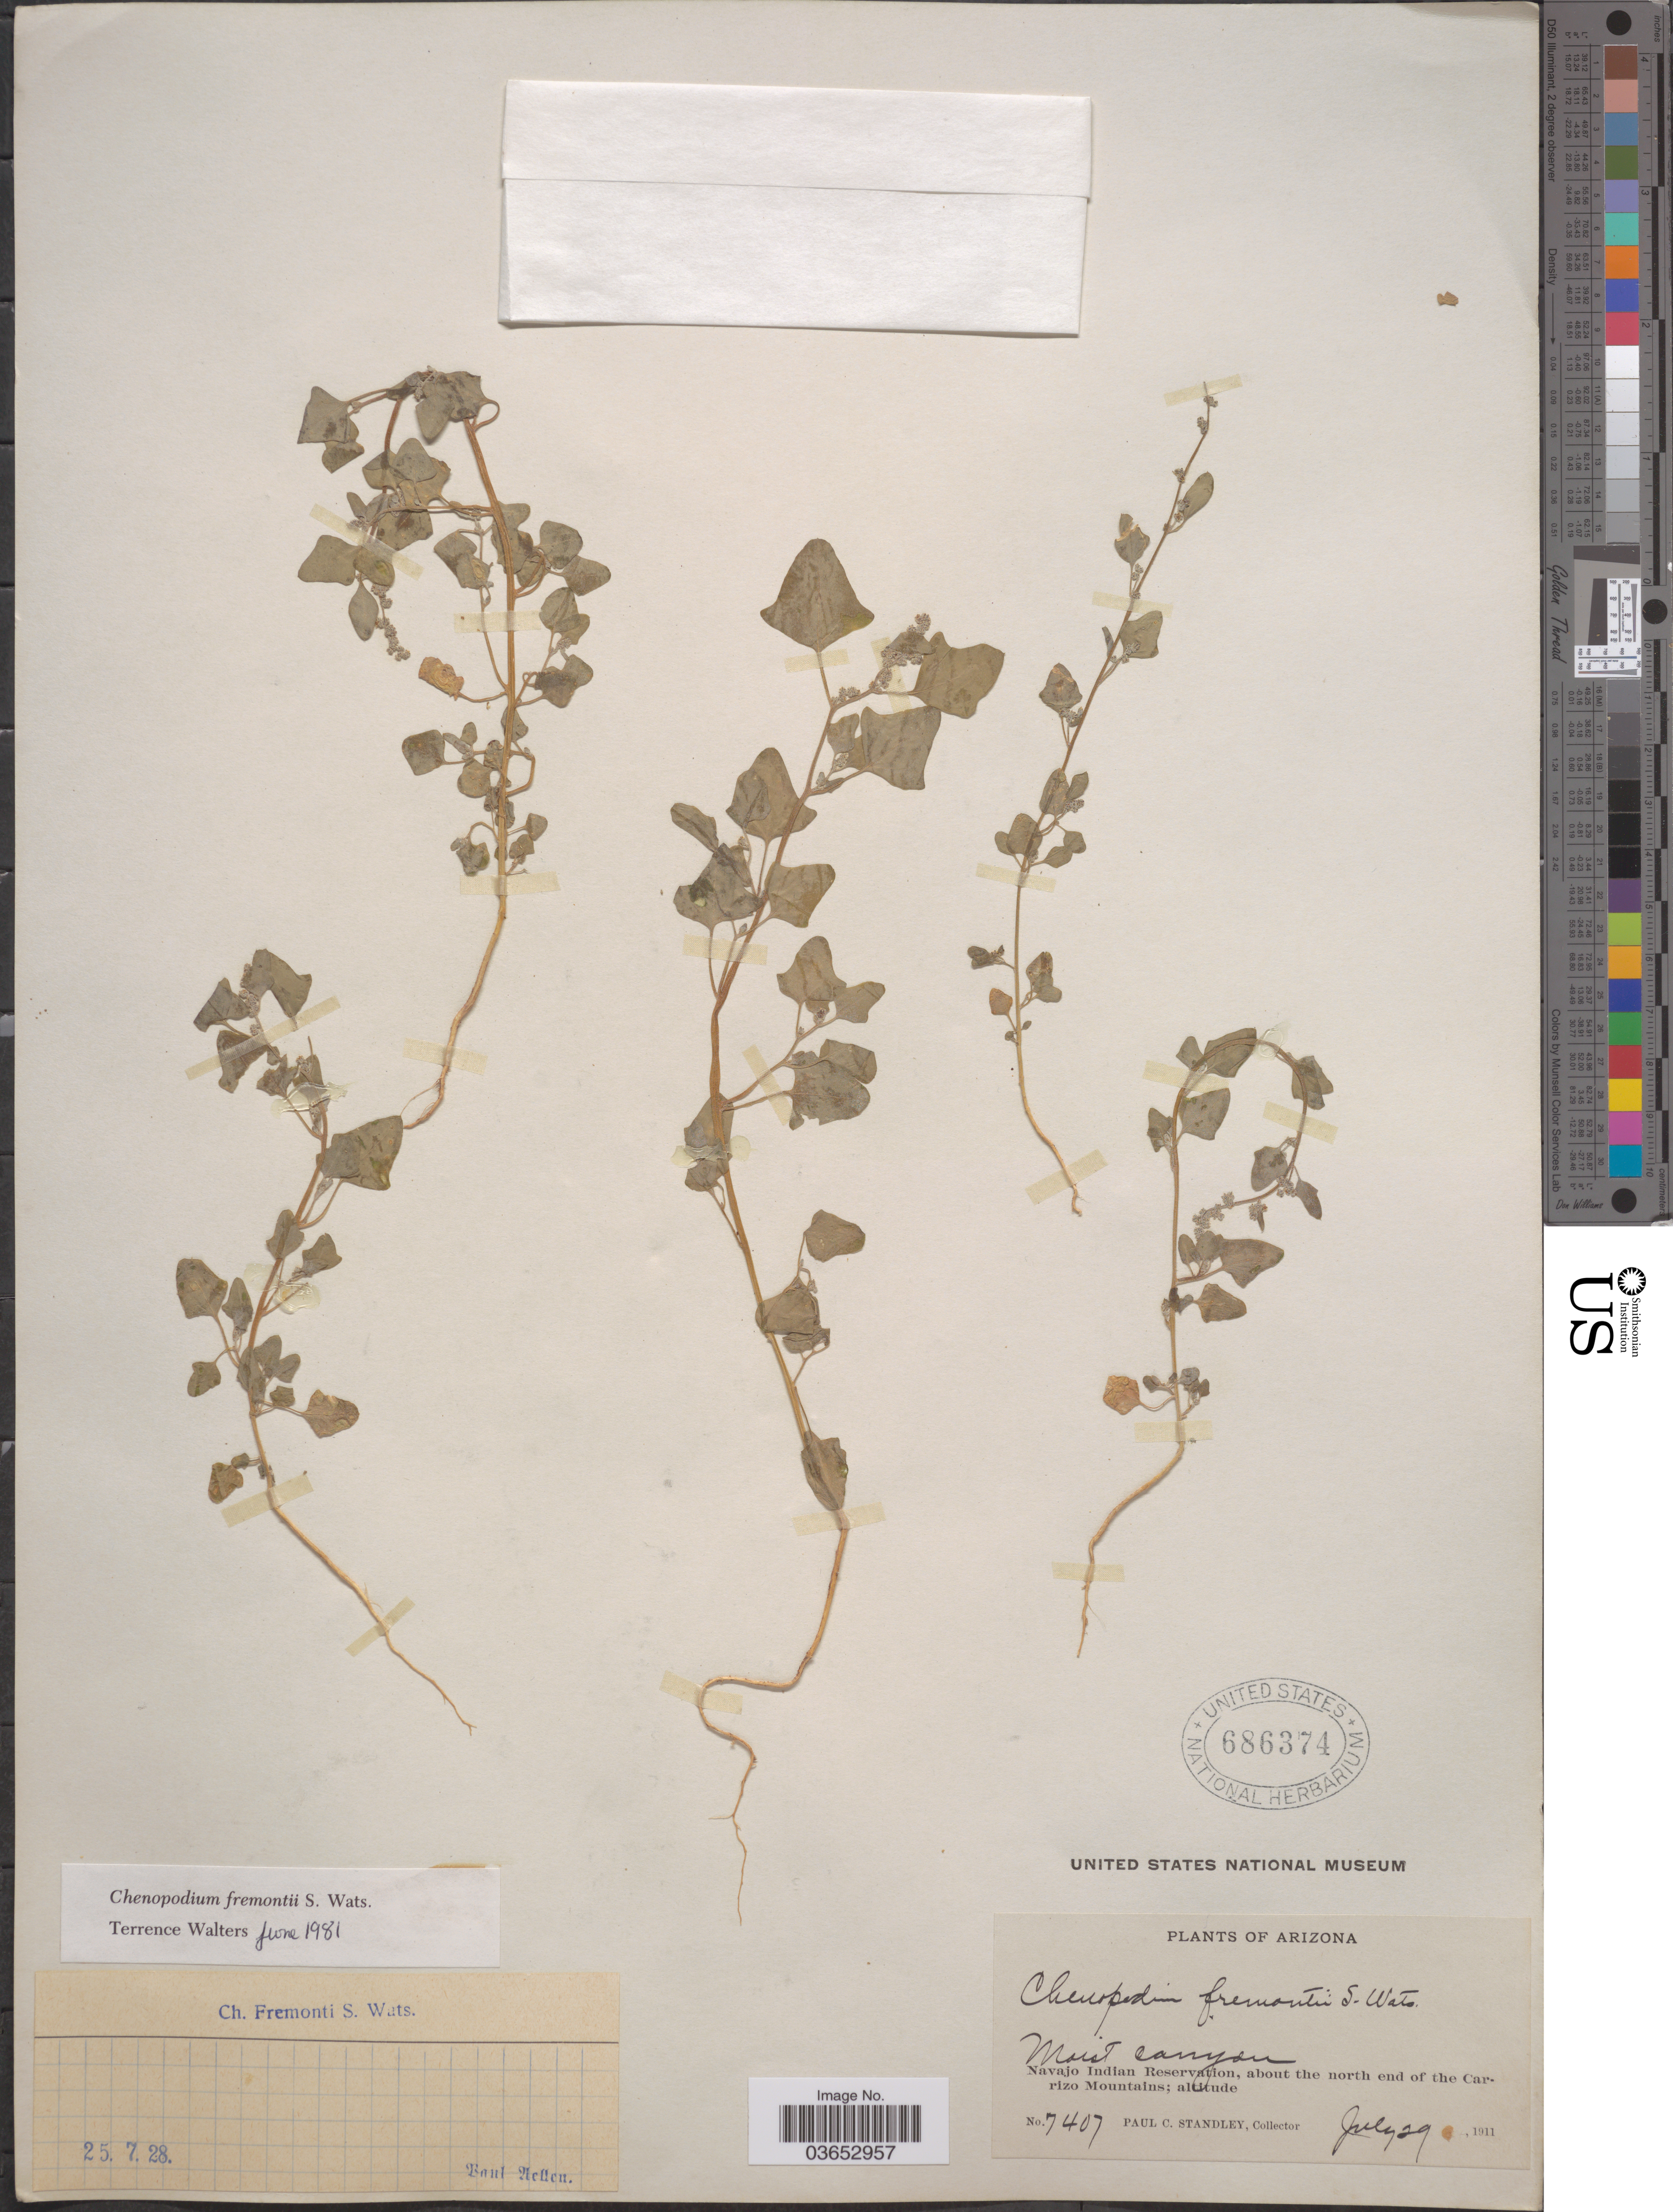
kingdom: Plantae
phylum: Tracheophyta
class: Magnoliopsida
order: Caryophyllales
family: Amaranthaceae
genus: Chenopodium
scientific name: Chenopodium fremontii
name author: S. Watson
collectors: P. C. Standley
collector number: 7407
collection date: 1911-07-29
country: United States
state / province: Arizona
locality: Navajo Indian Reservation, about the north end of the Carrizzo Mountains.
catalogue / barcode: US 686374